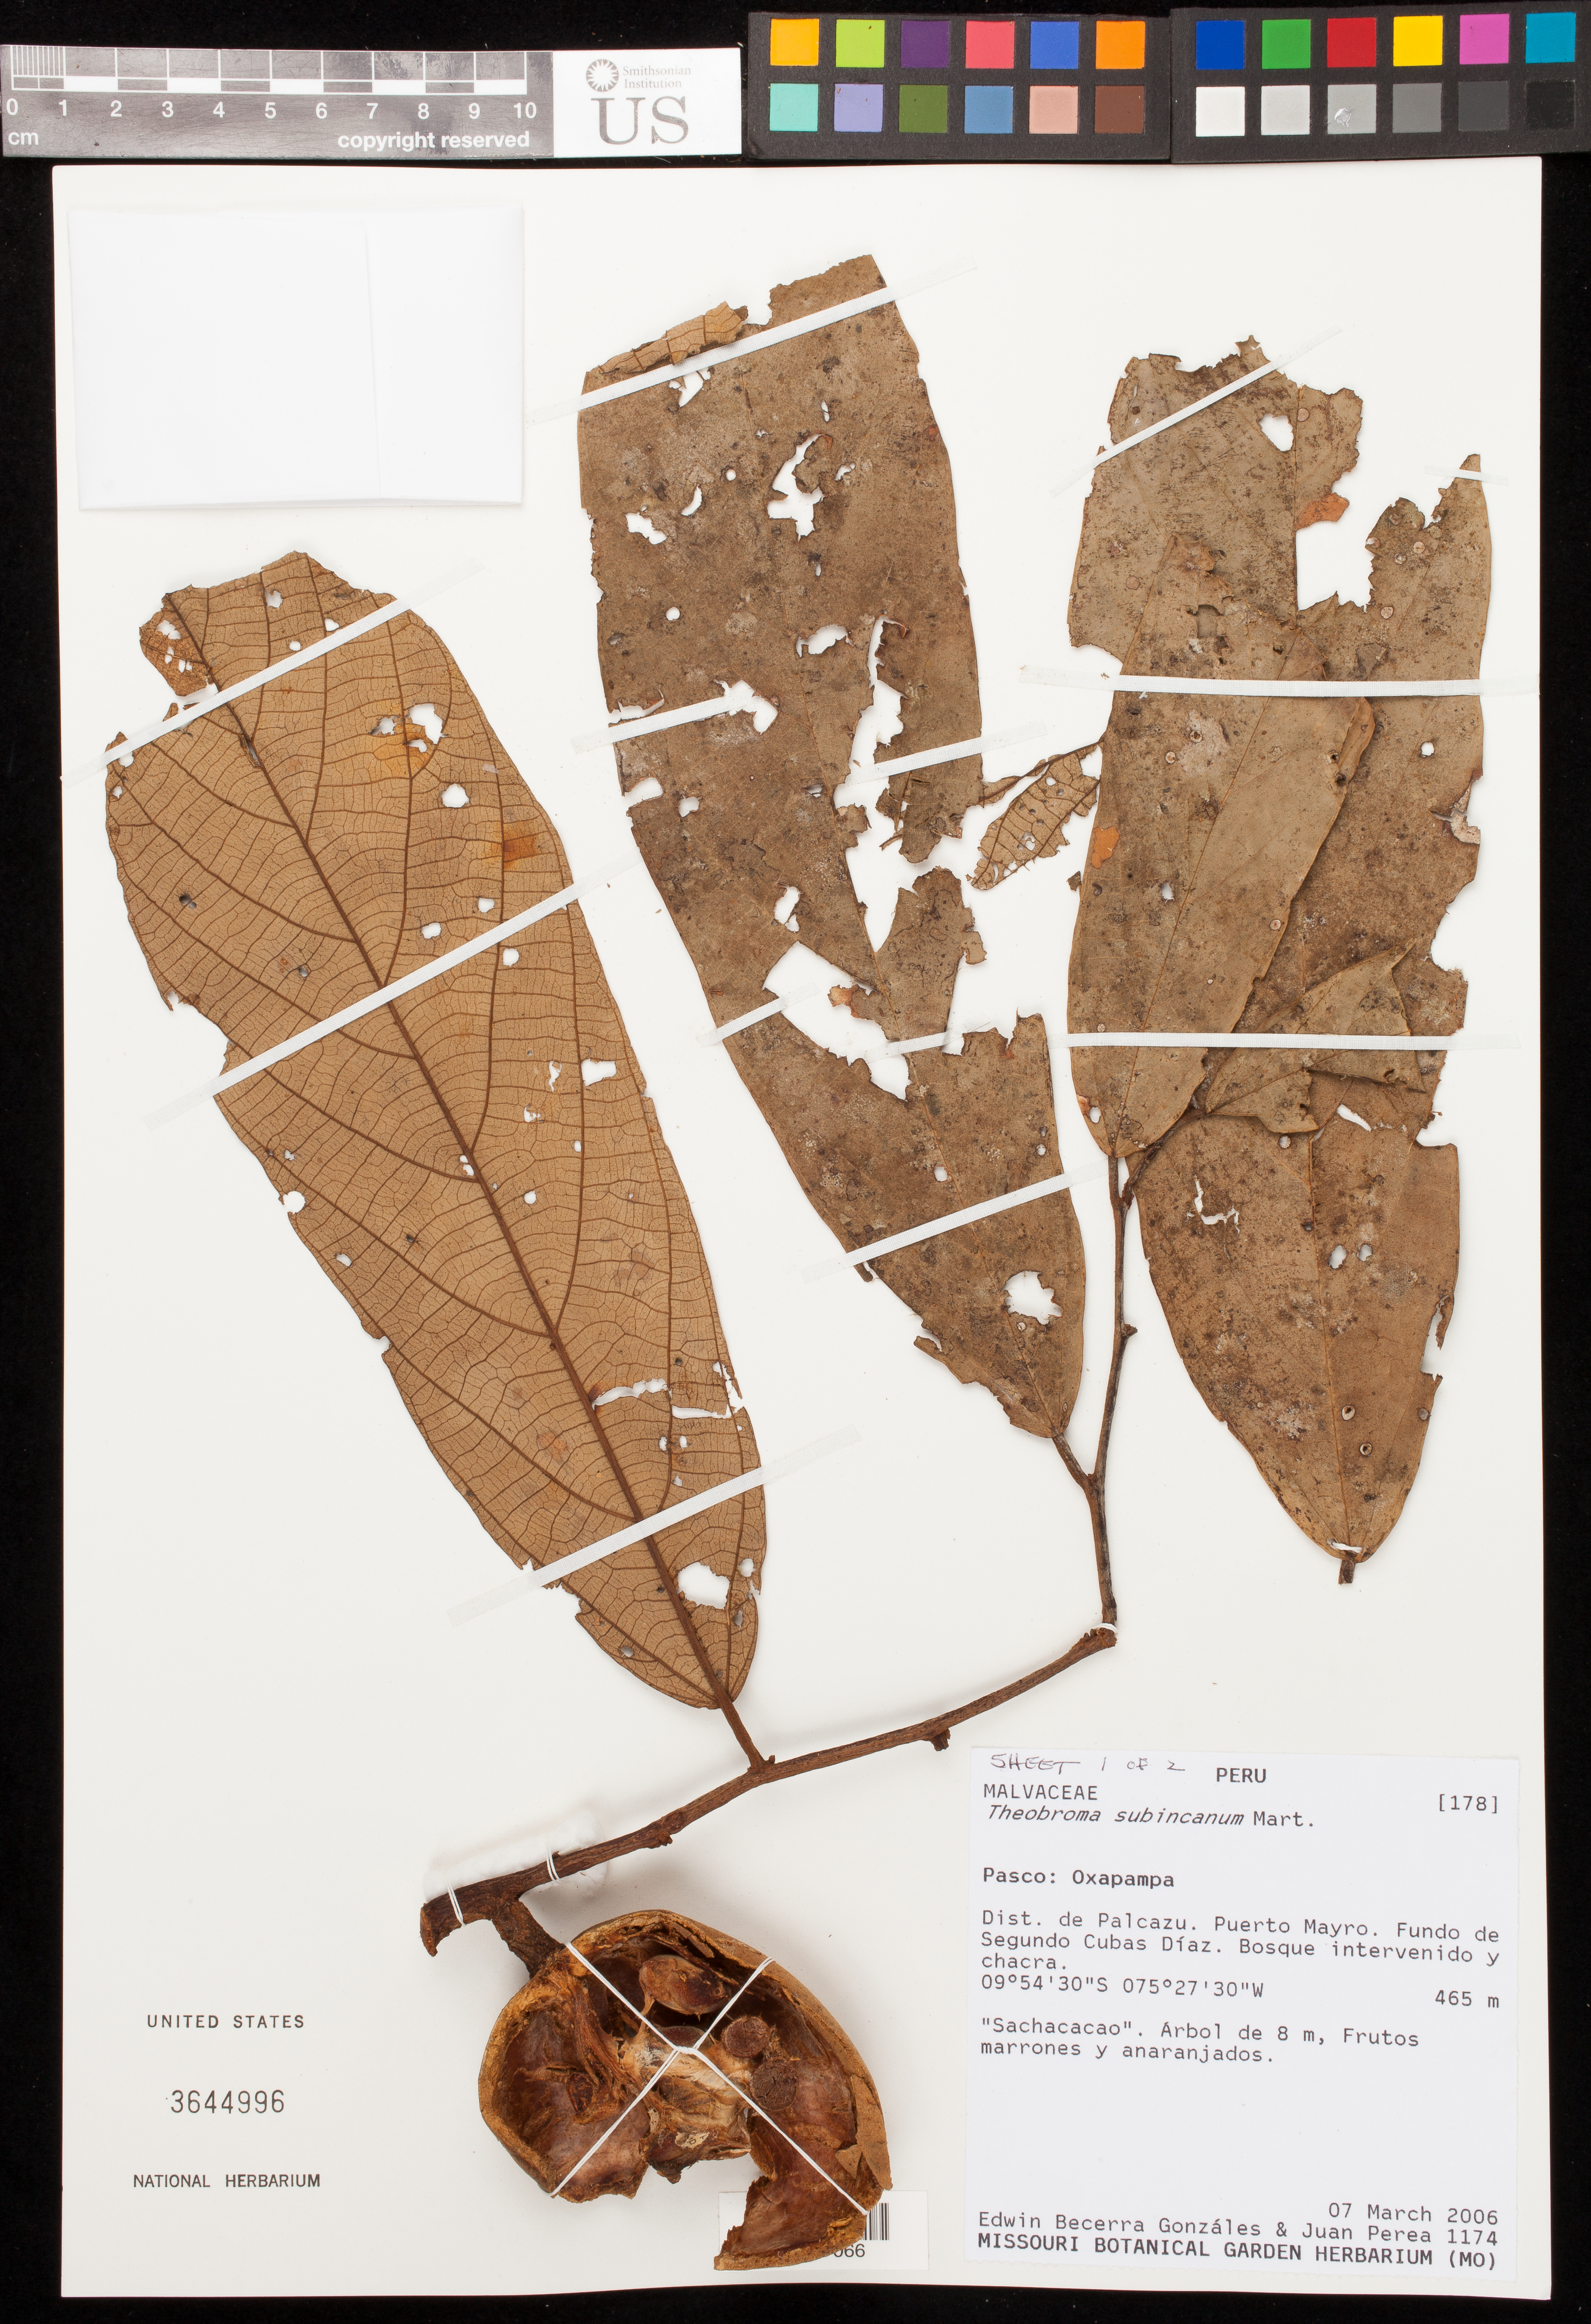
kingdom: Plantae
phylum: Tracheophyta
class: Magnoliopsida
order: Malvales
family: Malvaceae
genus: Theobroma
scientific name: Theobroma subincanum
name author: Mart.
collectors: E. Gonzáles & J. Perea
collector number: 1174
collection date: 2006-03-07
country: Peru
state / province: Pasco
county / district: Oxapampa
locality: Distrito Palcazu, Puerto Mayro. Fundo de Segundo Cubas Diaz.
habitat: bosque intervenido y chacra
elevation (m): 465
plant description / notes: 1 of 2 sheets: Sheet 2 USNM 3644997; Bar Code: 00977067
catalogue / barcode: US 3644996